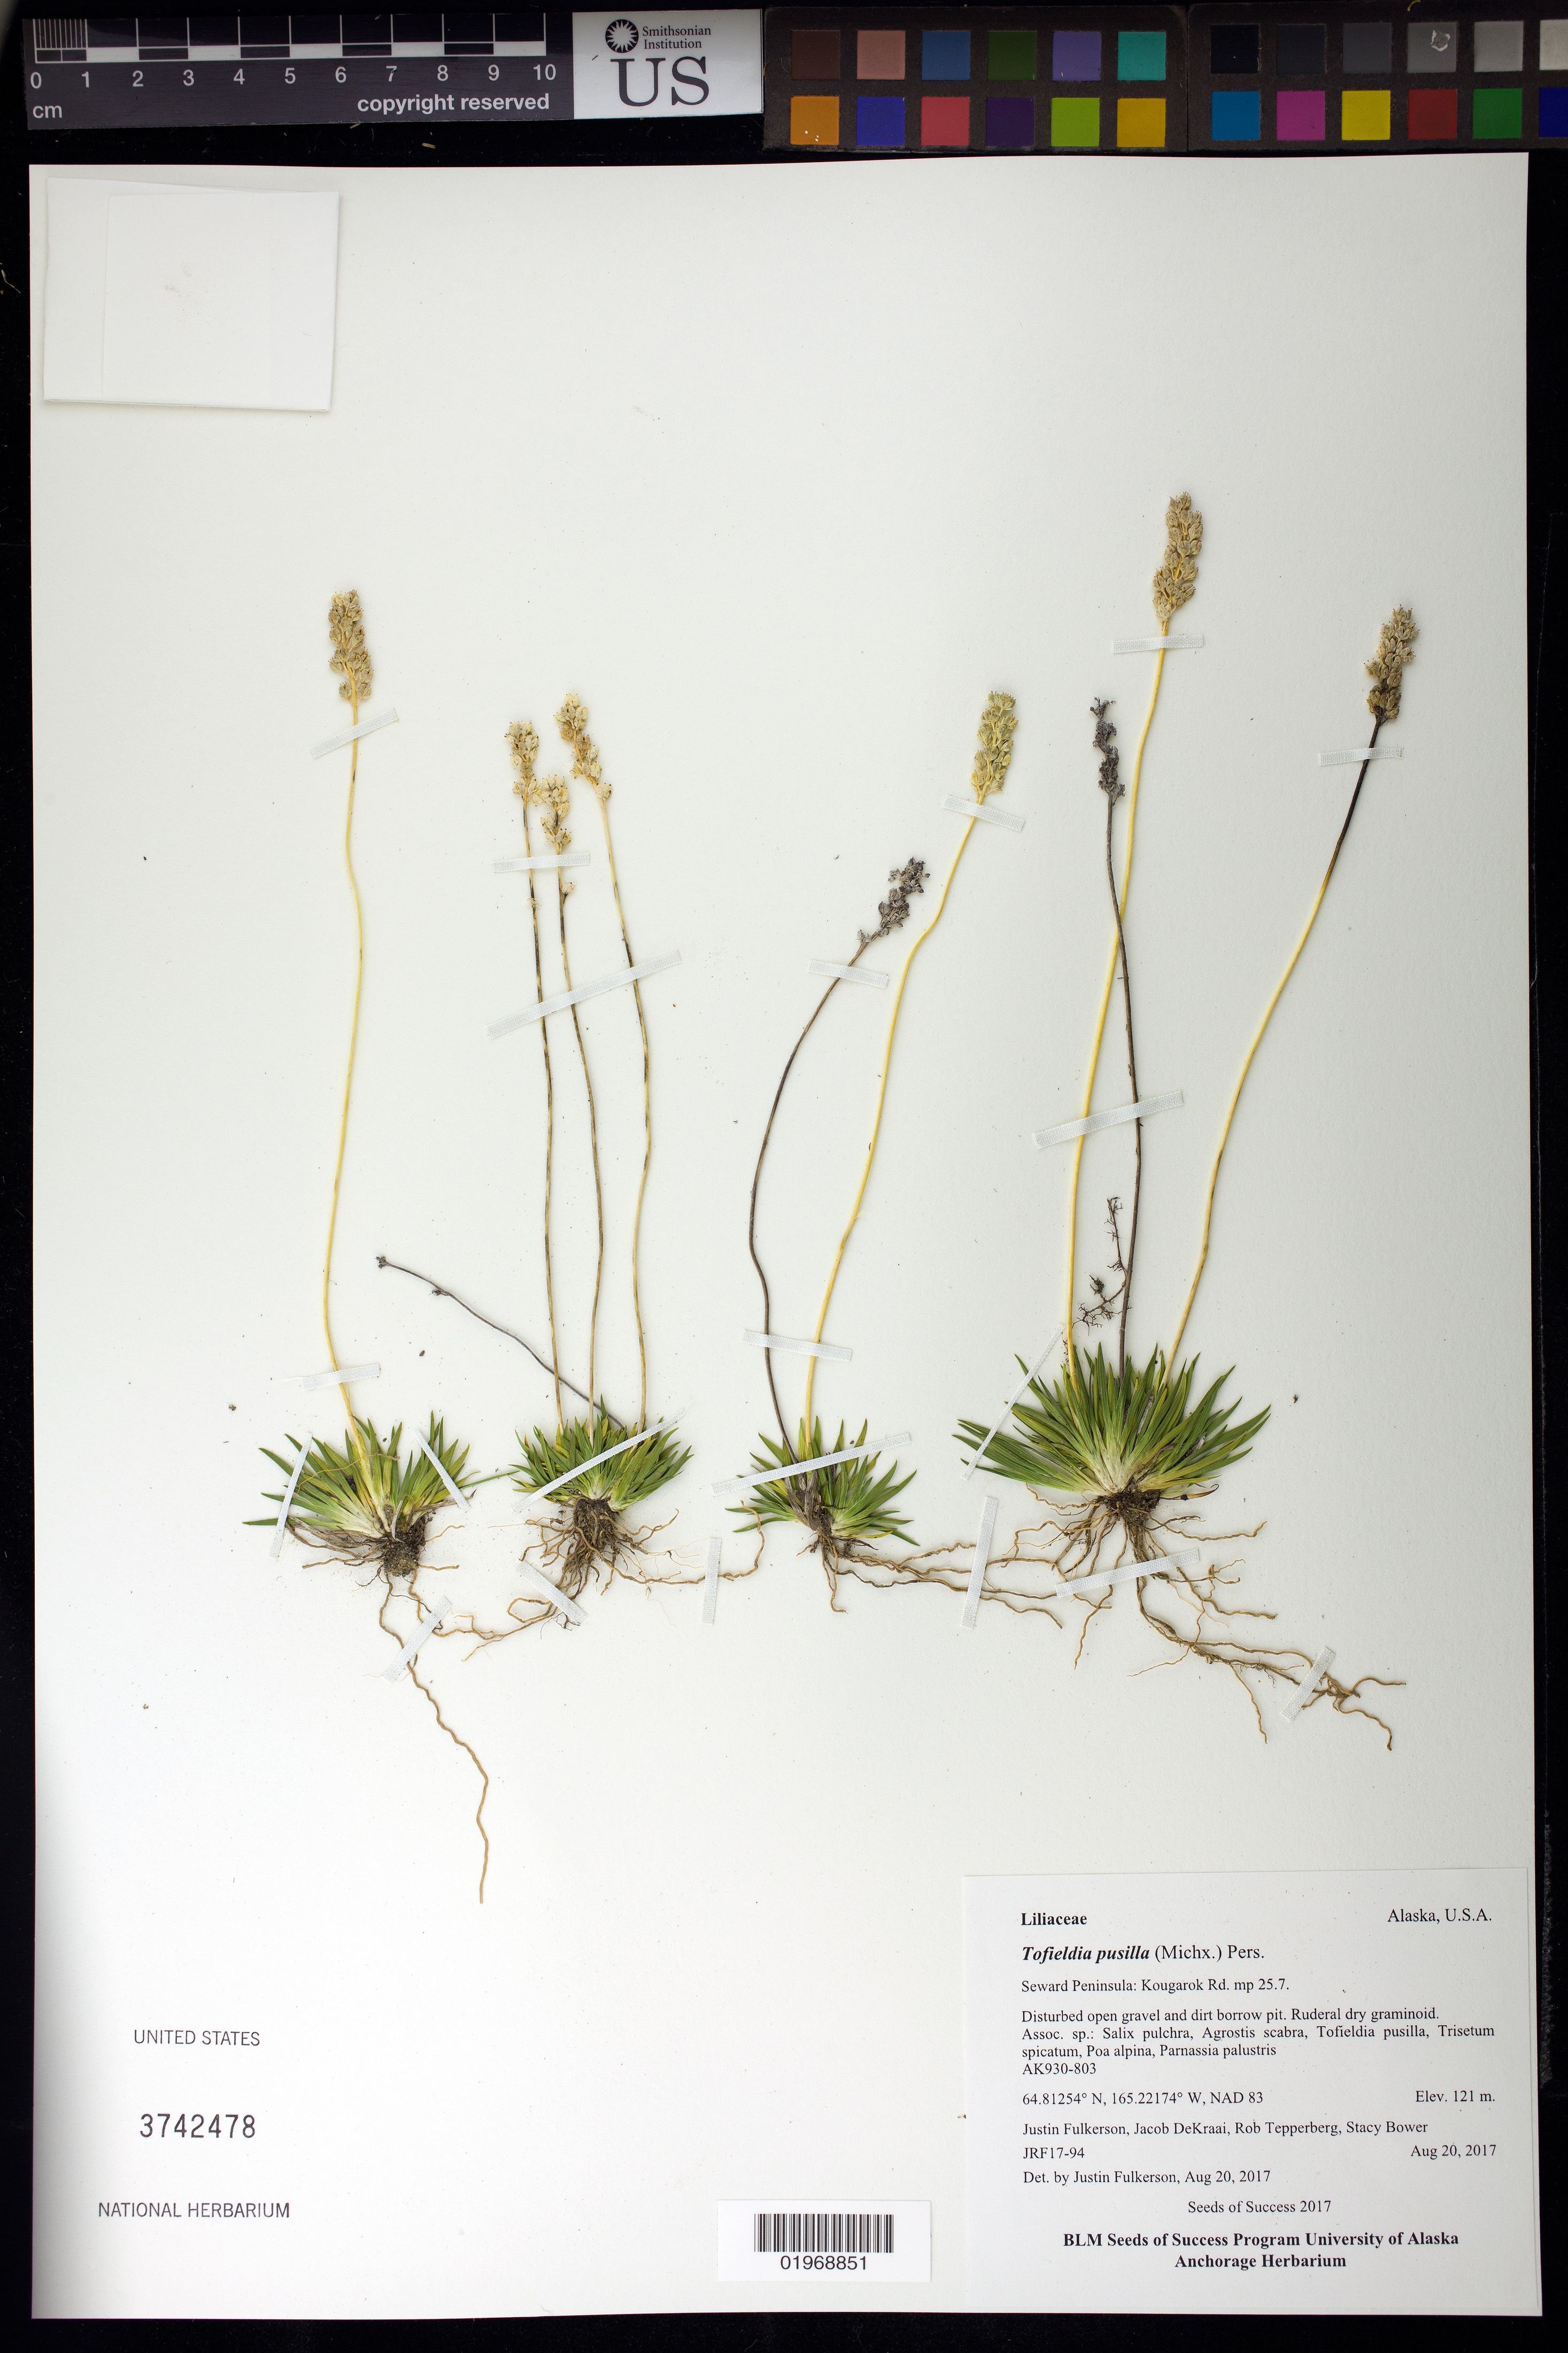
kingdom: Plantae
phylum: Tracheophyta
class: Liliopsida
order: Alismatales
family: Tofieldiaceae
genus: Tofieldia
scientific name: Tofieldia pusilla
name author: (Michx.) Pers.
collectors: J. Fulkerson, J. DeKraai, R. Tepperberg & S. Bower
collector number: JRF17-94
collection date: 2017-08-20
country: United States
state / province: Alaska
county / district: Nome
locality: Seward Peninsula, Kougarok Rd. mp 25.7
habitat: Disturbed open gravel and dirt borrow pit.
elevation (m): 37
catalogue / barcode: US 3742478